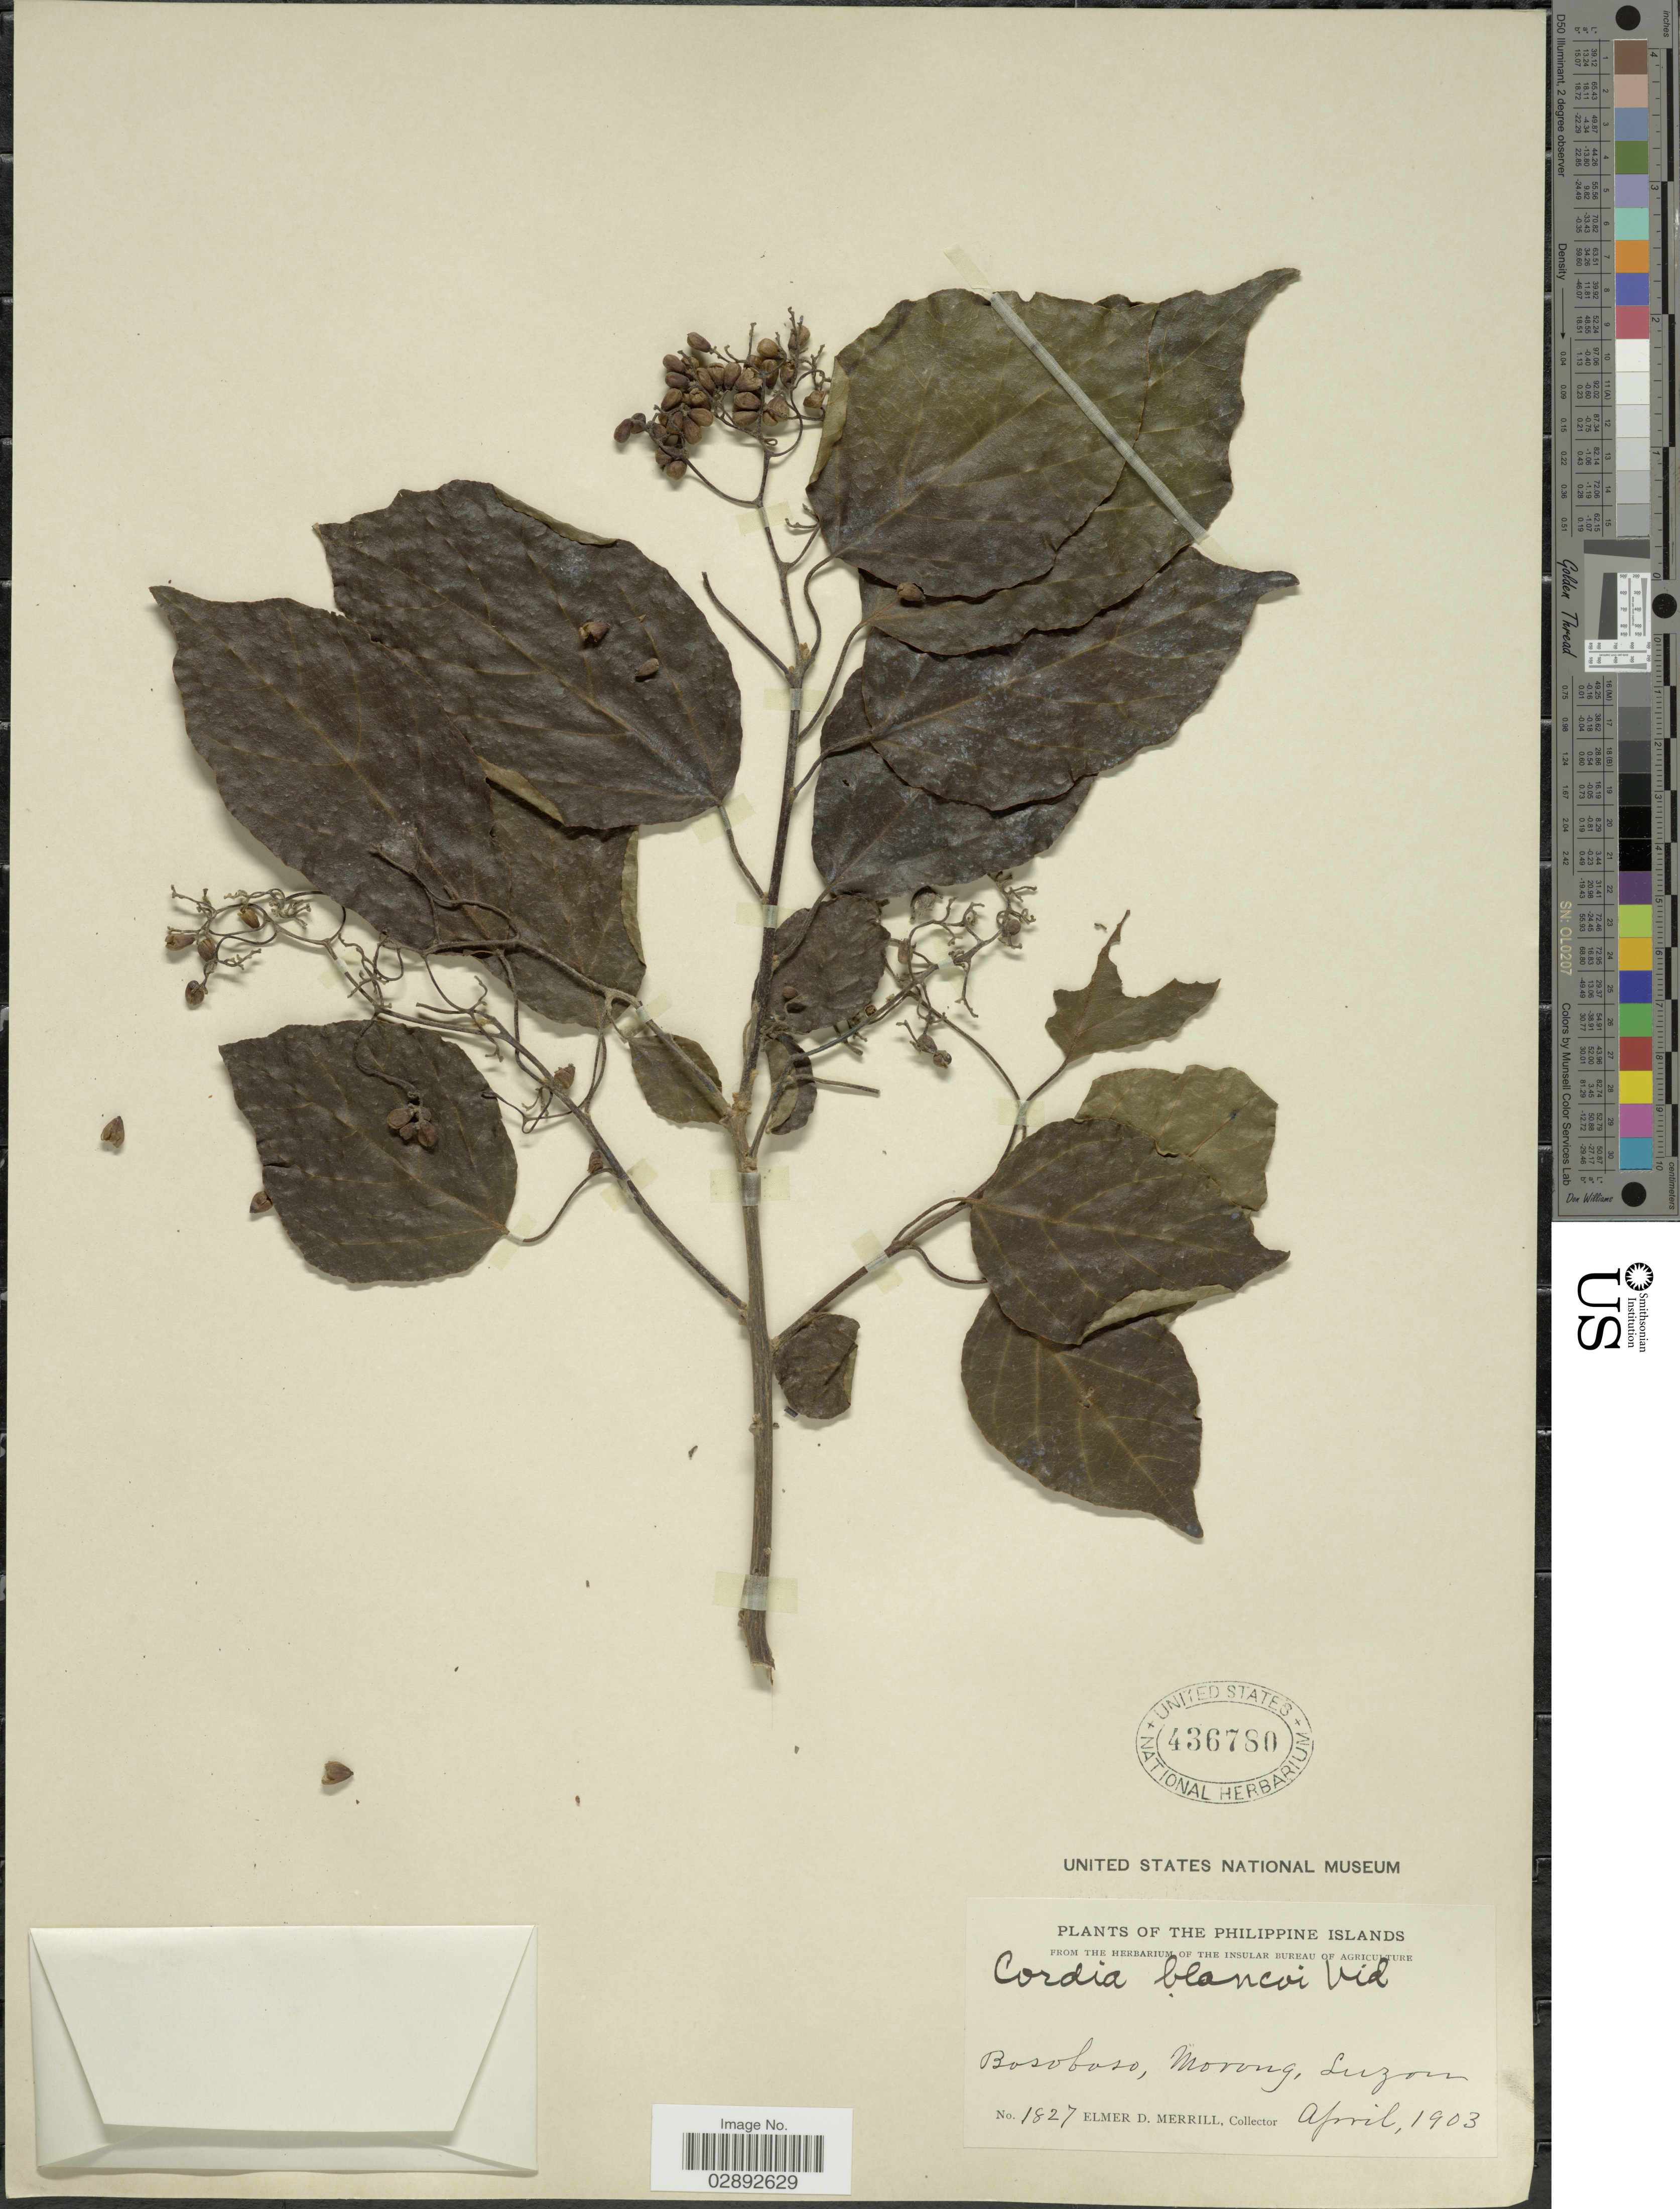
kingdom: Plantae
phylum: Tracheophyta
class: Magnoliopsida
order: Boraginales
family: Cordiaceae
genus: Cordia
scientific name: Cordia dichotoma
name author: G. Forst.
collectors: E. D. Merrill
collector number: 1827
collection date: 1903-04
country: Philippines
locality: Bosoboso, Morong, Luzon.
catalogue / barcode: US 436780